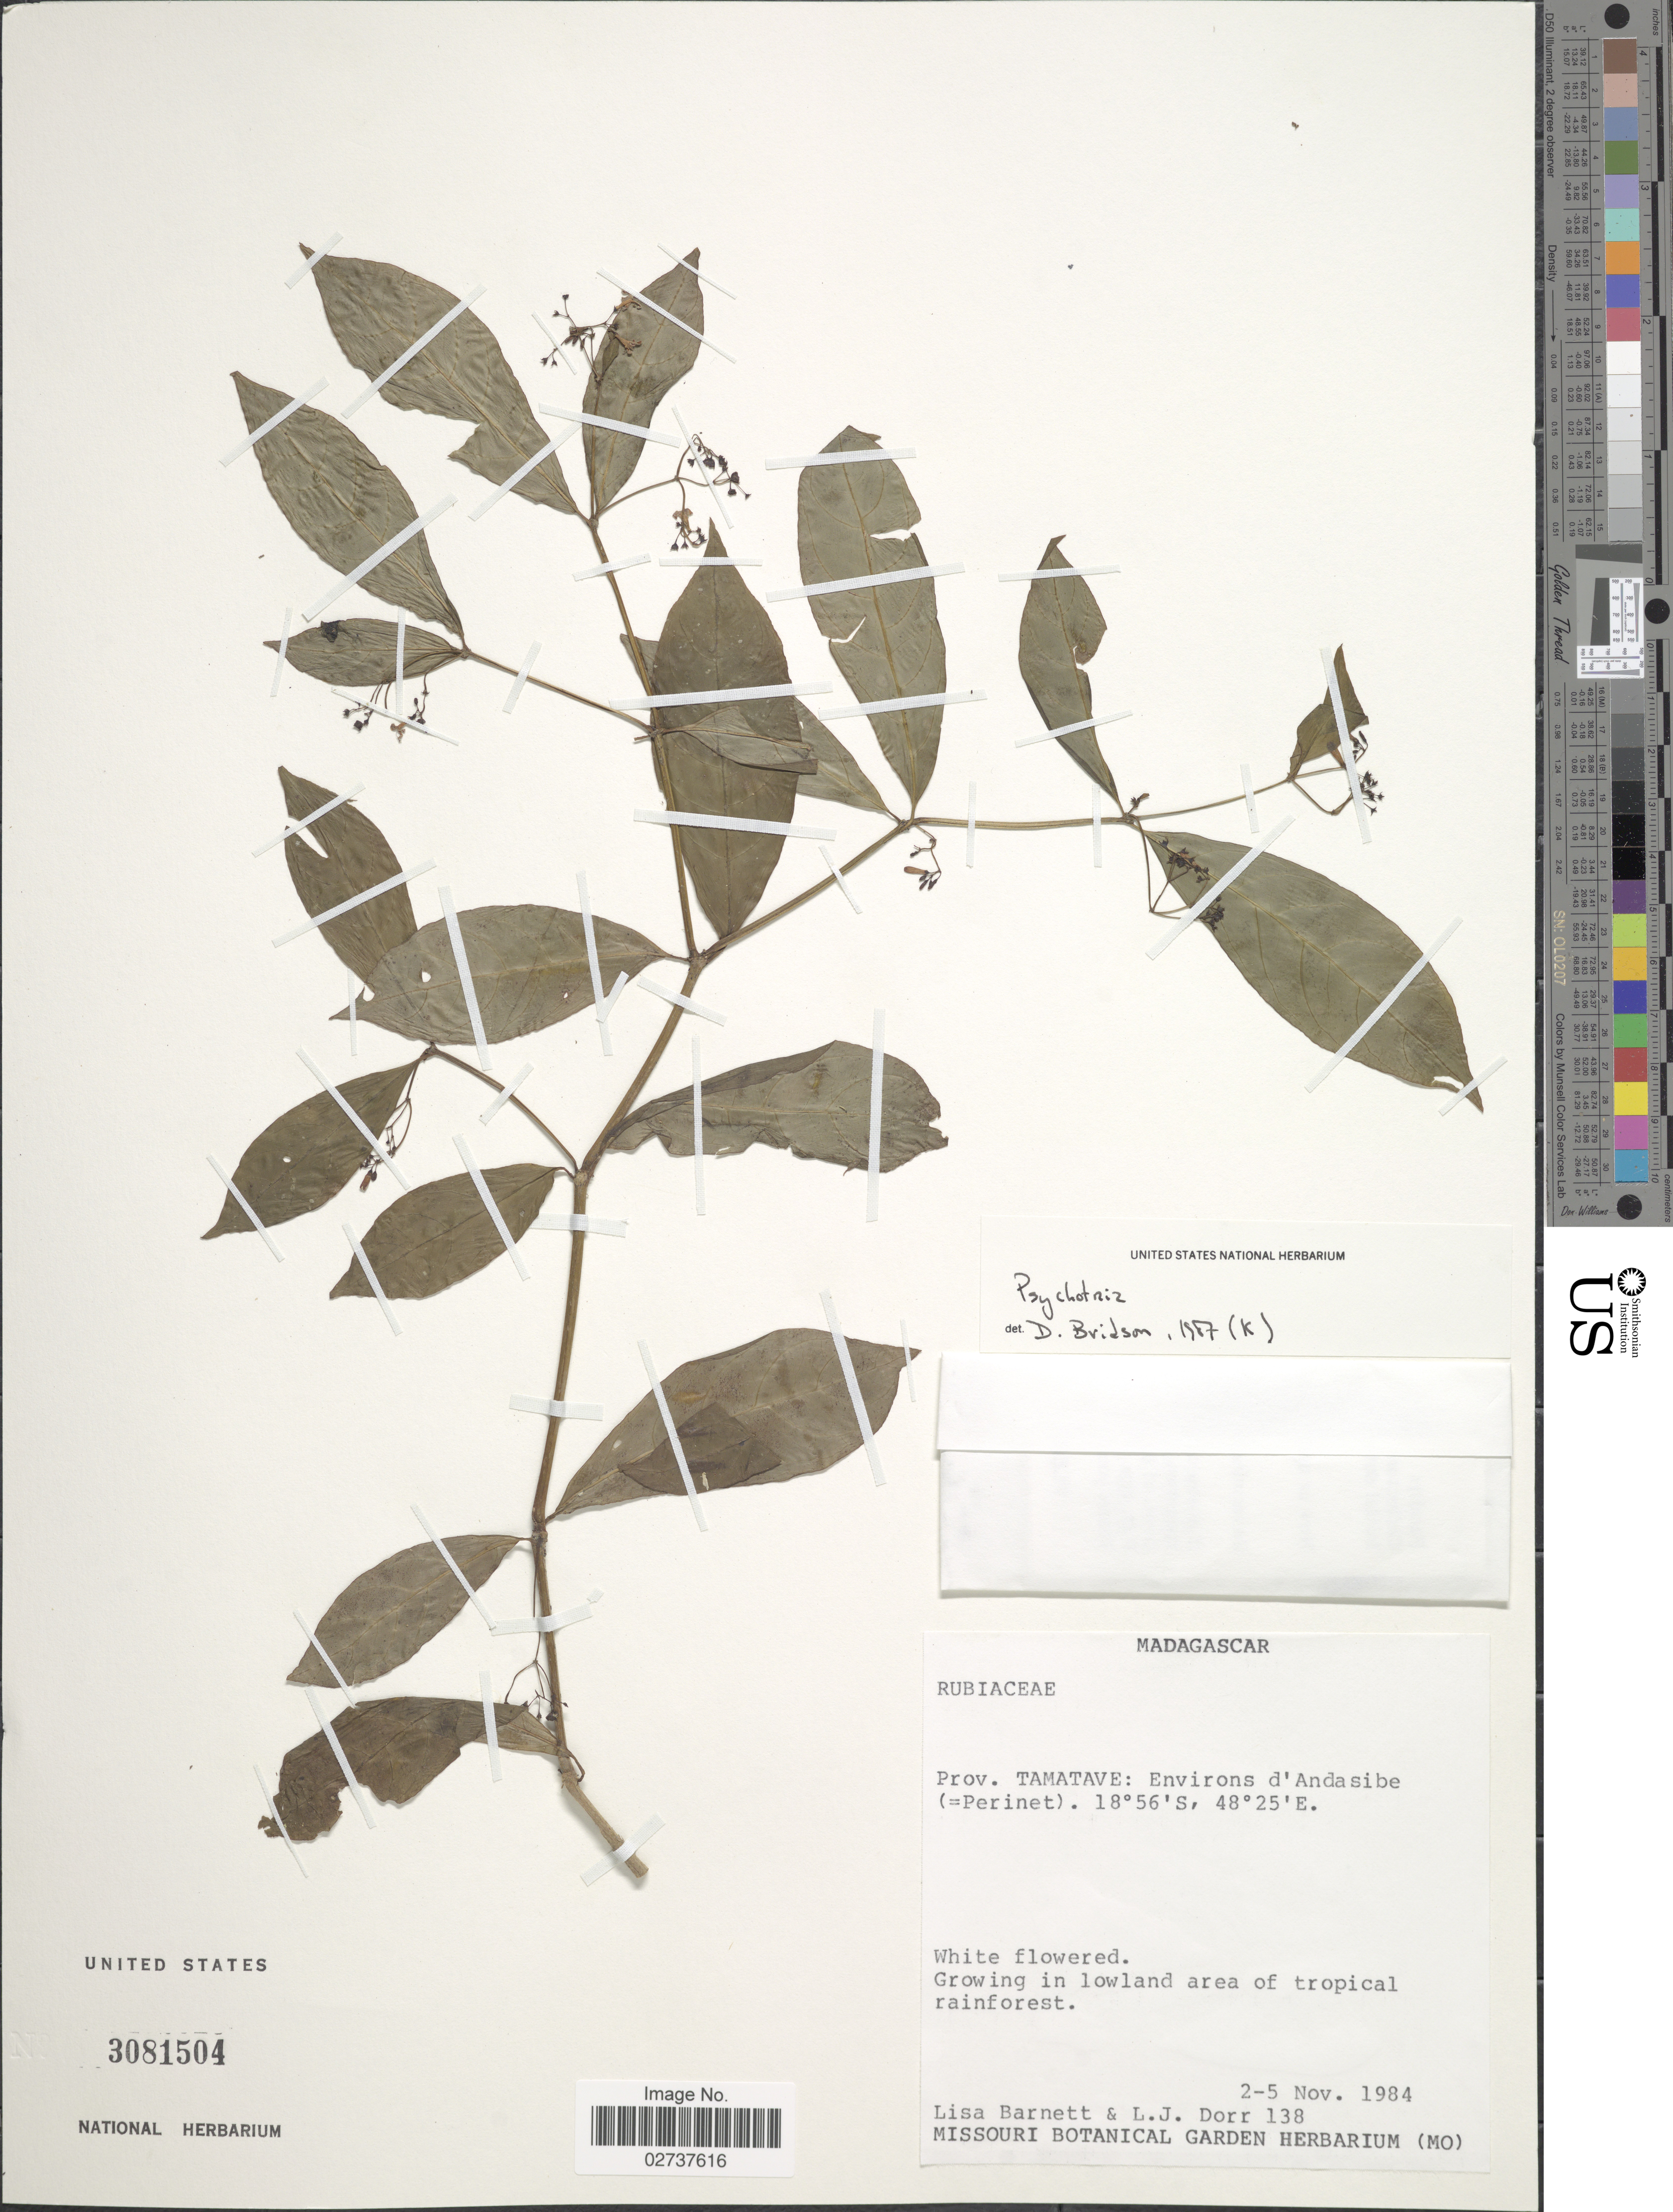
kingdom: Plantae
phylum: Tracheophyta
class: Magnoliopsida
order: Gentianales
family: Rubiaceae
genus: Psychotria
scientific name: Psychotria sp.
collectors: L. C. Barnett & L. J. Dorr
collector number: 138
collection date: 1984-11-02/1984-11-05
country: Madagascar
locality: Prov. Tamatave: Environs d'Andasibe (=Perinet).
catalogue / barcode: US 3081504